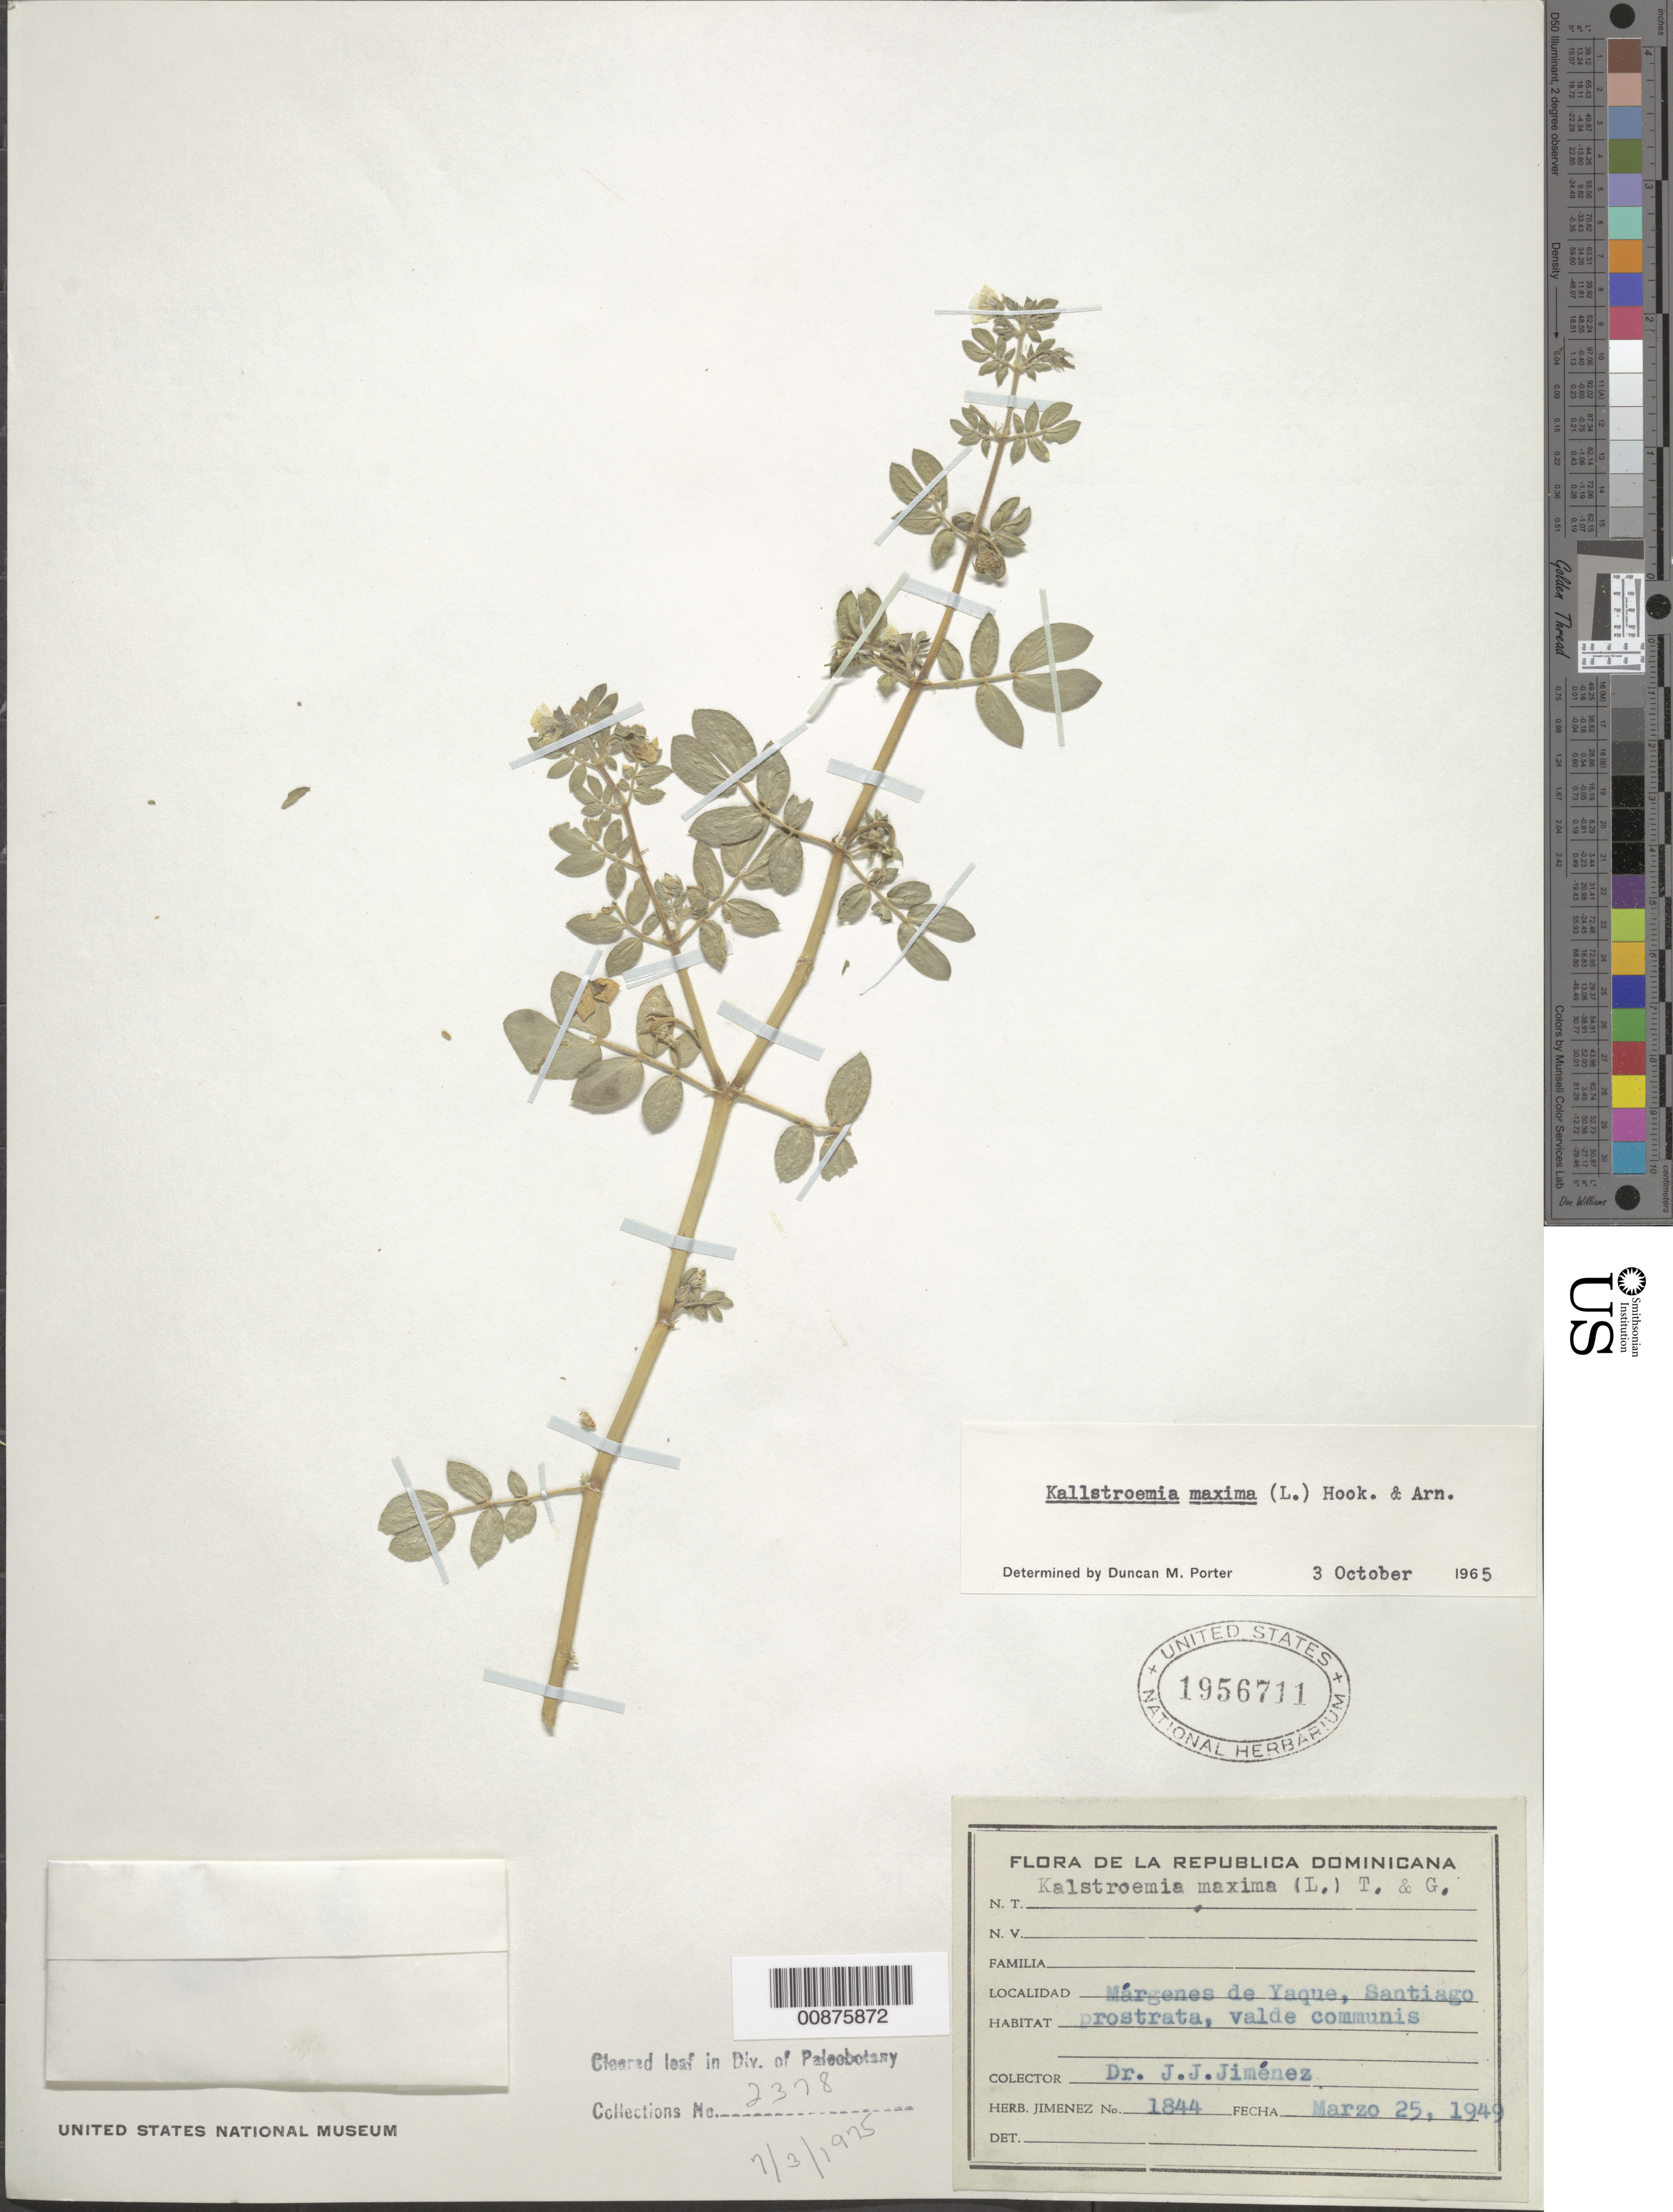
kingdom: Plantae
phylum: Tracheophyta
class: Magnoliopsida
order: Zygophyllales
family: Zygophyllaceae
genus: Kallstroemia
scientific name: Kallstroemia maxima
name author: (L.) Hook. & Arn.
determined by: Porter, D. M.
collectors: J. J. Jiménez Almonte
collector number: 1844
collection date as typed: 25 Mar 1949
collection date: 1949-03-25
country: Dominican Republic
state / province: Santiago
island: Hispaniola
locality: Márgenes de Yaque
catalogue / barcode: US 1956711